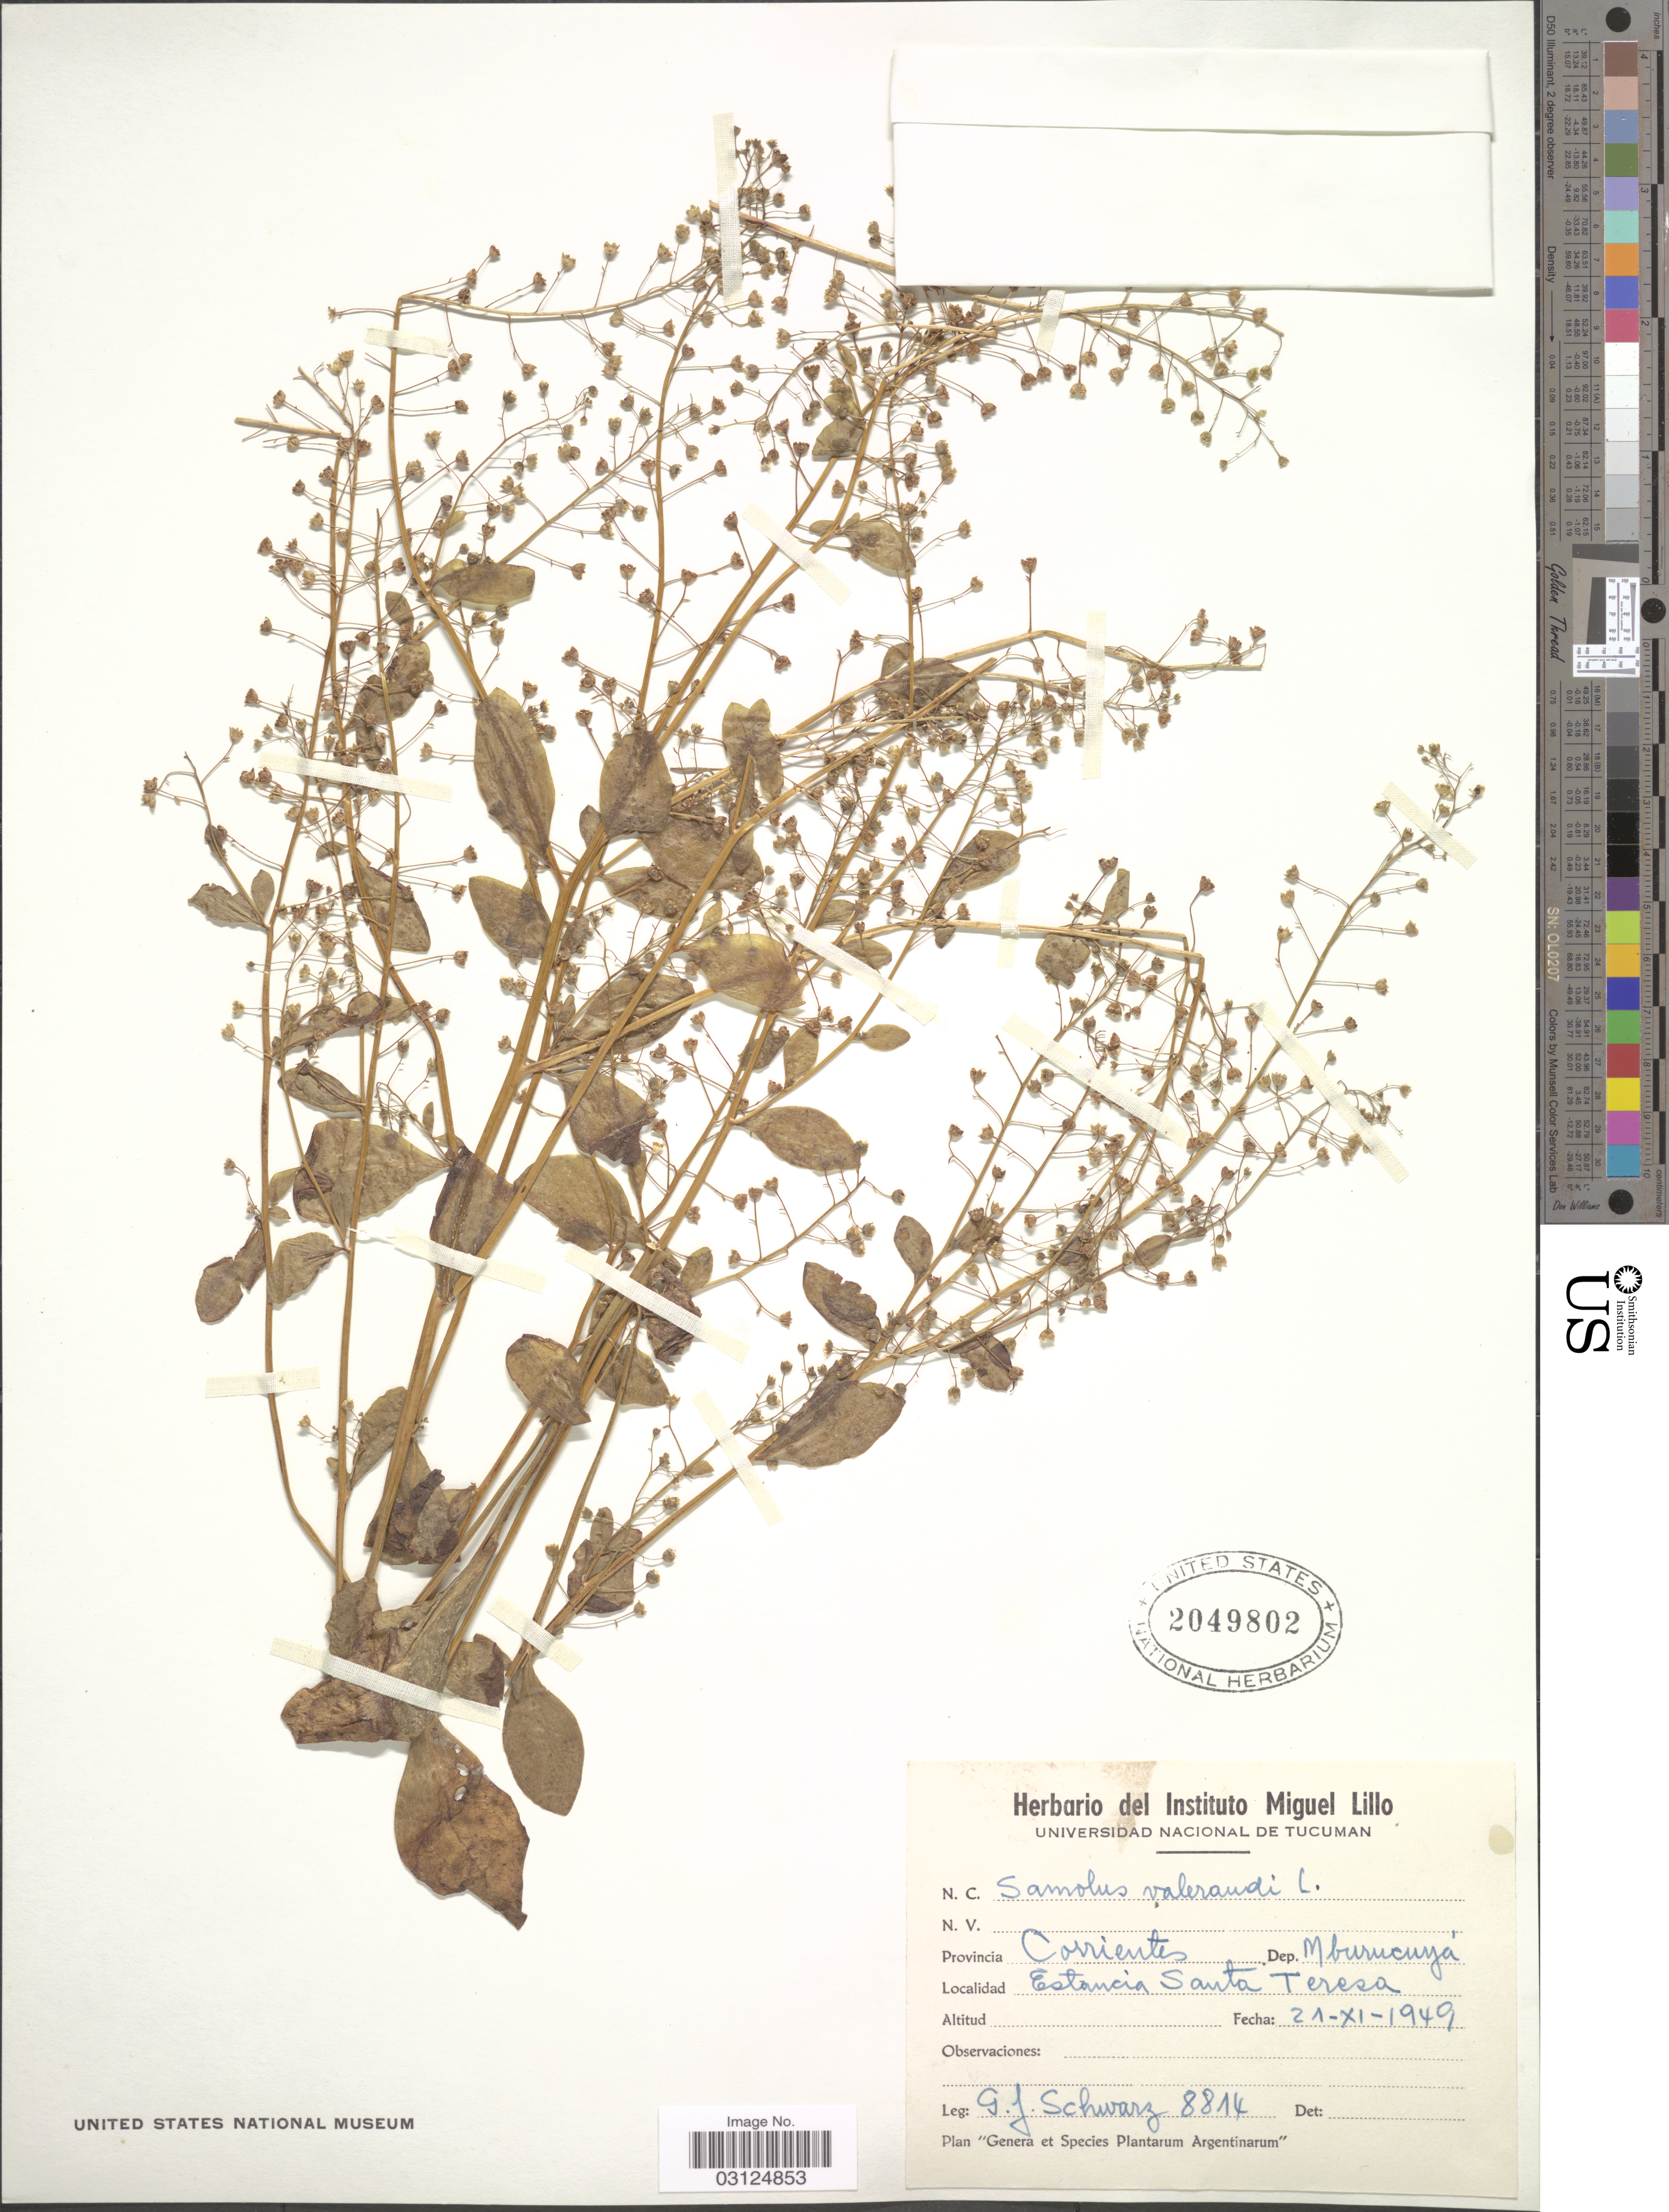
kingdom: Plantae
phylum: Tracheophyta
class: Magnoliopsida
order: Ericales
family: Primulaceae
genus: Samolus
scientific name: Samolus valerandi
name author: L.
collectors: G. J. Schwarz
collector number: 8814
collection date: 1949-11-21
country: Argentina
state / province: Corrientes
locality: Dep. Mburucuyá. Estancia Santa Teresa.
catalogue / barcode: US 2049802